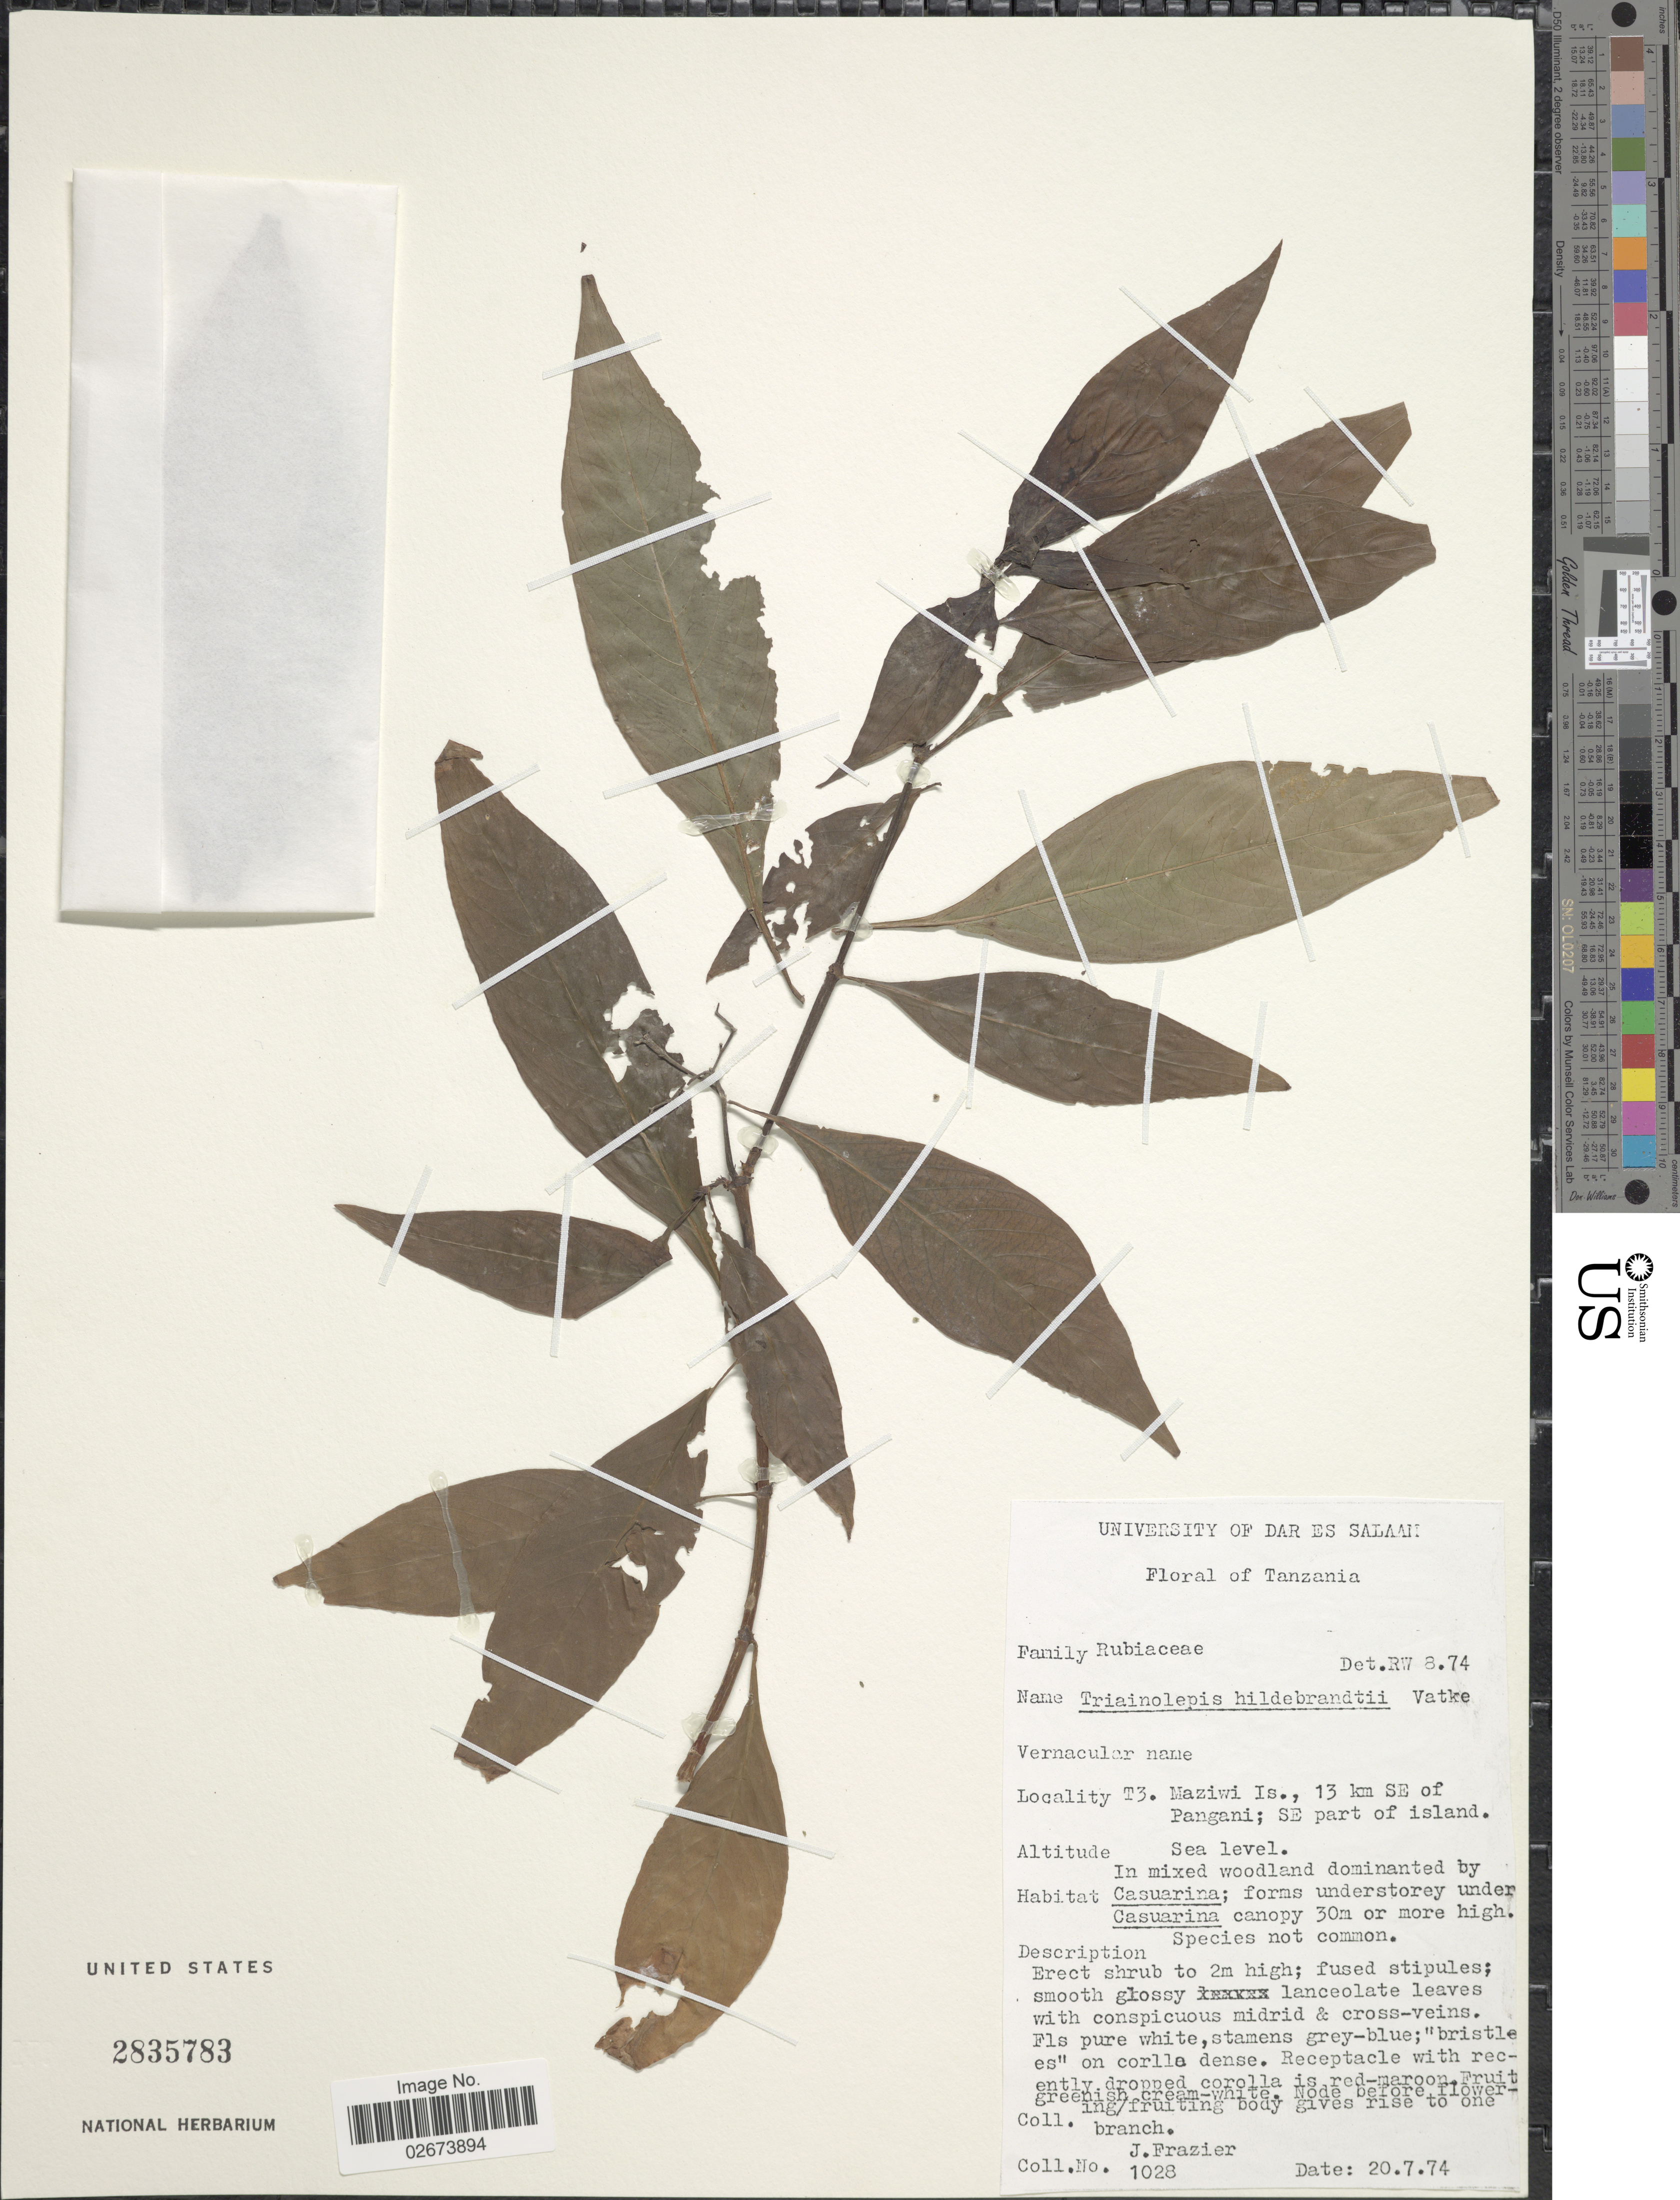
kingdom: Plantae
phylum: Tracheophyta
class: Magnoliopsida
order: Gentianales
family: Rubiaceae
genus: Triainolepis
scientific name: Triainolepis hildebrandtii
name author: Vatke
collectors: J. Frazier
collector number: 1028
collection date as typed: Transcribed d/m/y: 20/7/74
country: Tanzania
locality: T3. Maziwi Is., 13 km SE of Pangani; SE part of island.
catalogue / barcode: US 2835783